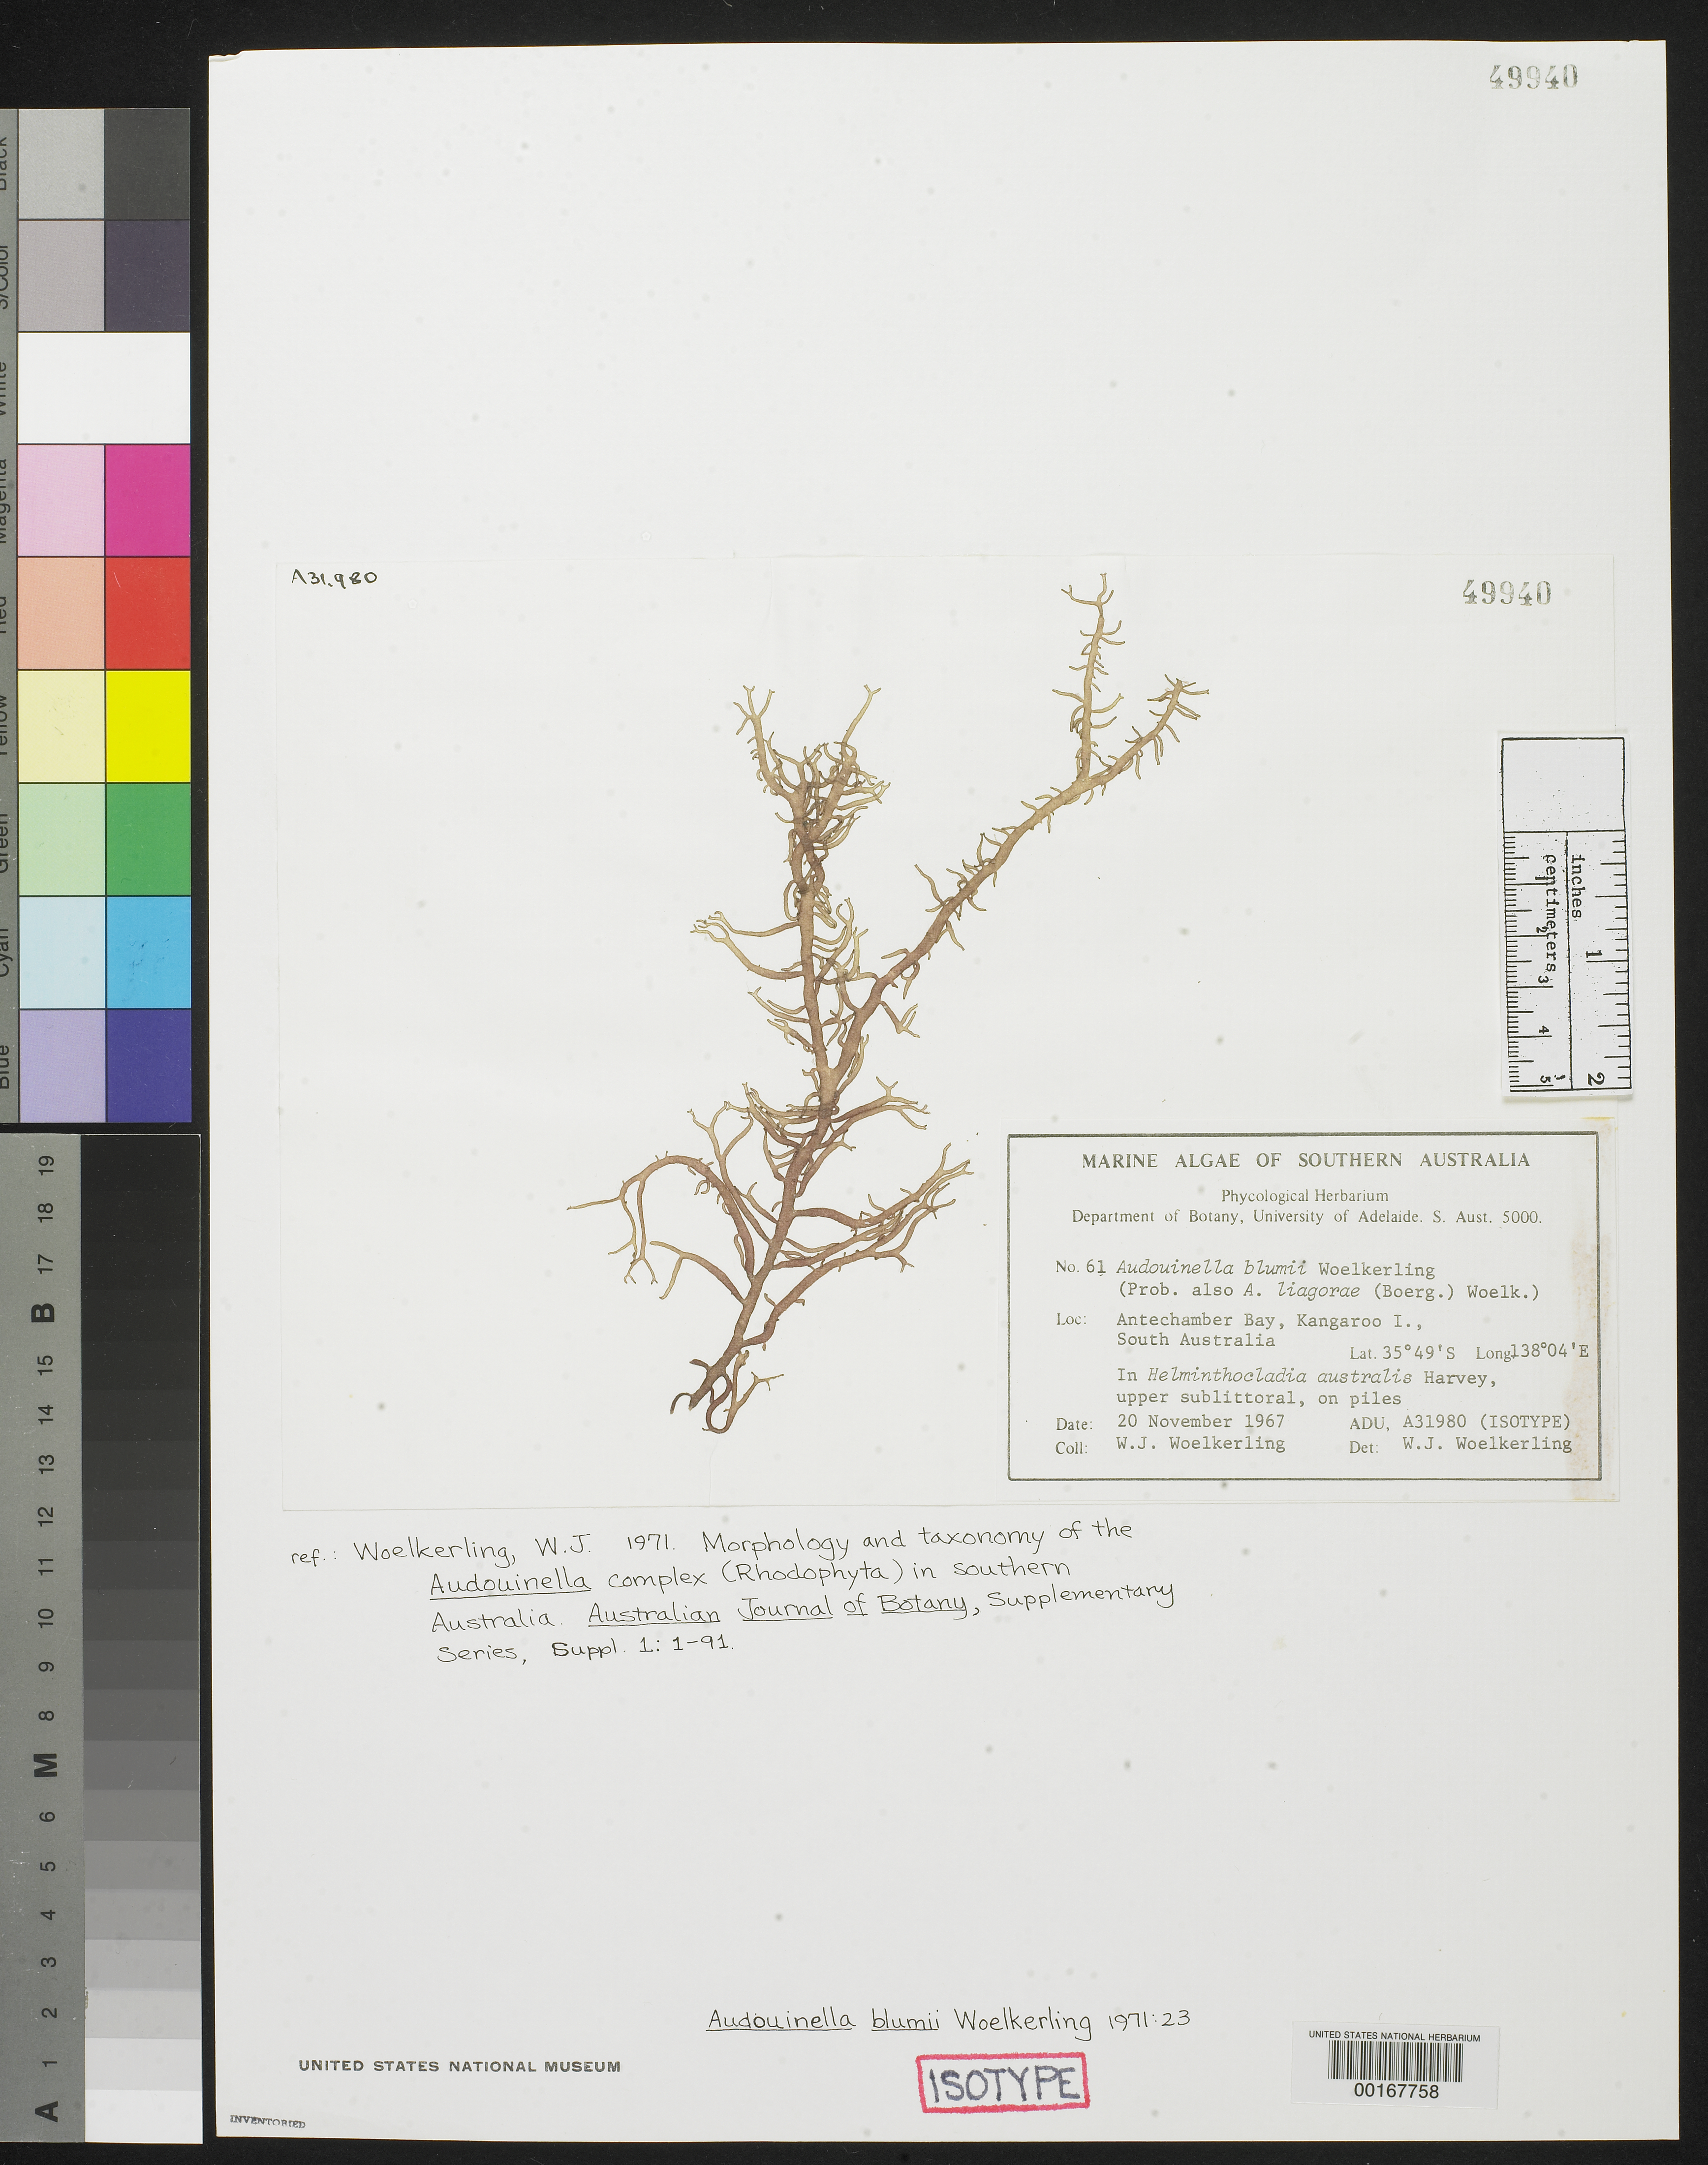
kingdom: Plantae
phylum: Rhodophyta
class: Florideophyceae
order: Acrochaetiales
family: Audouinellaceae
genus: Audouinella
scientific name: Audouinella blumii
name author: Woelkerling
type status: Isotype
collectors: W. Woelkerling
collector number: ADU A31980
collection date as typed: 20 Nov 1967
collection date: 1967-11-20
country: Australia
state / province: South Australia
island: Kangaroo Island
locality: Antechamber Bay.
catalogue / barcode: US 49940